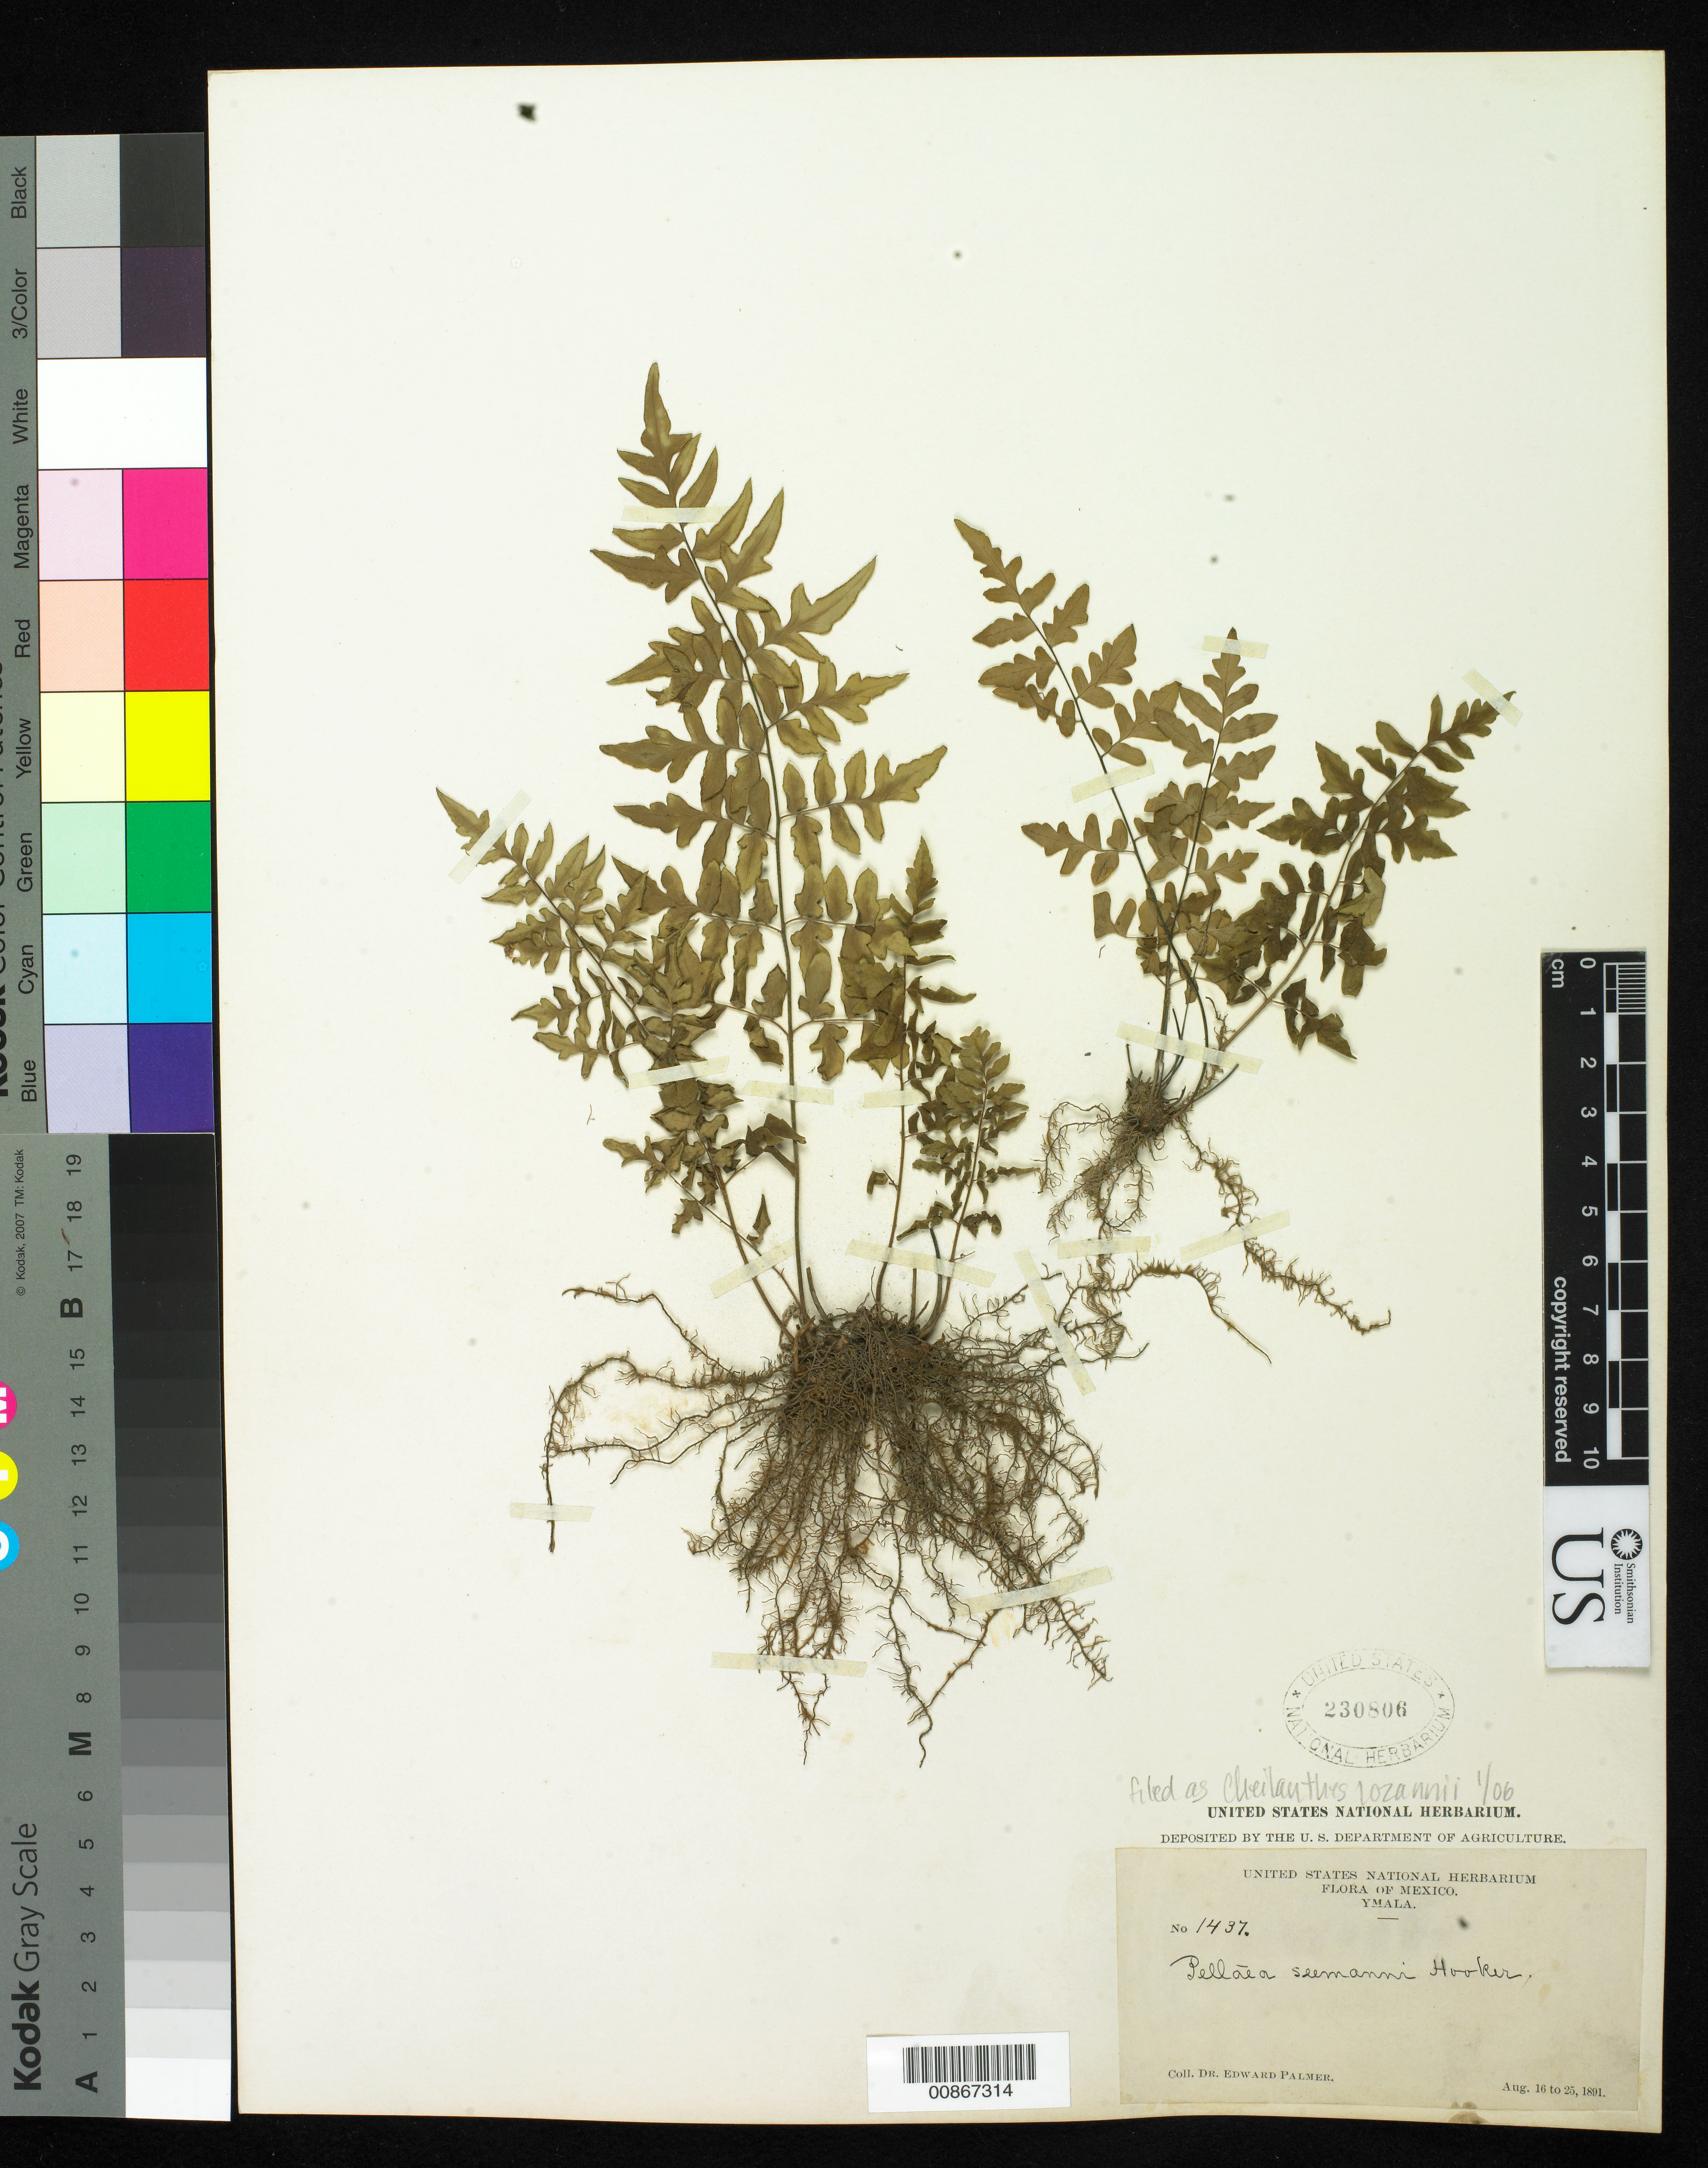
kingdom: Plantae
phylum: Tracheophyta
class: Polypodiopsida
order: Polypodiales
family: Pteridaceae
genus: Cheilanthes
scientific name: Cheilanthes lozanii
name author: (Maxon) R.M. Tryon & A.F. Tryon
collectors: E. Palmer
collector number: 1437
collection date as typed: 16 Aug 1891 to 25 Aug 1891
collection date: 1891-08-16/1891-08-25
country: Mexico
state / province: Sinaloa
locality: Ymala, Sinaloa.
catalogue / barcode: US 230806